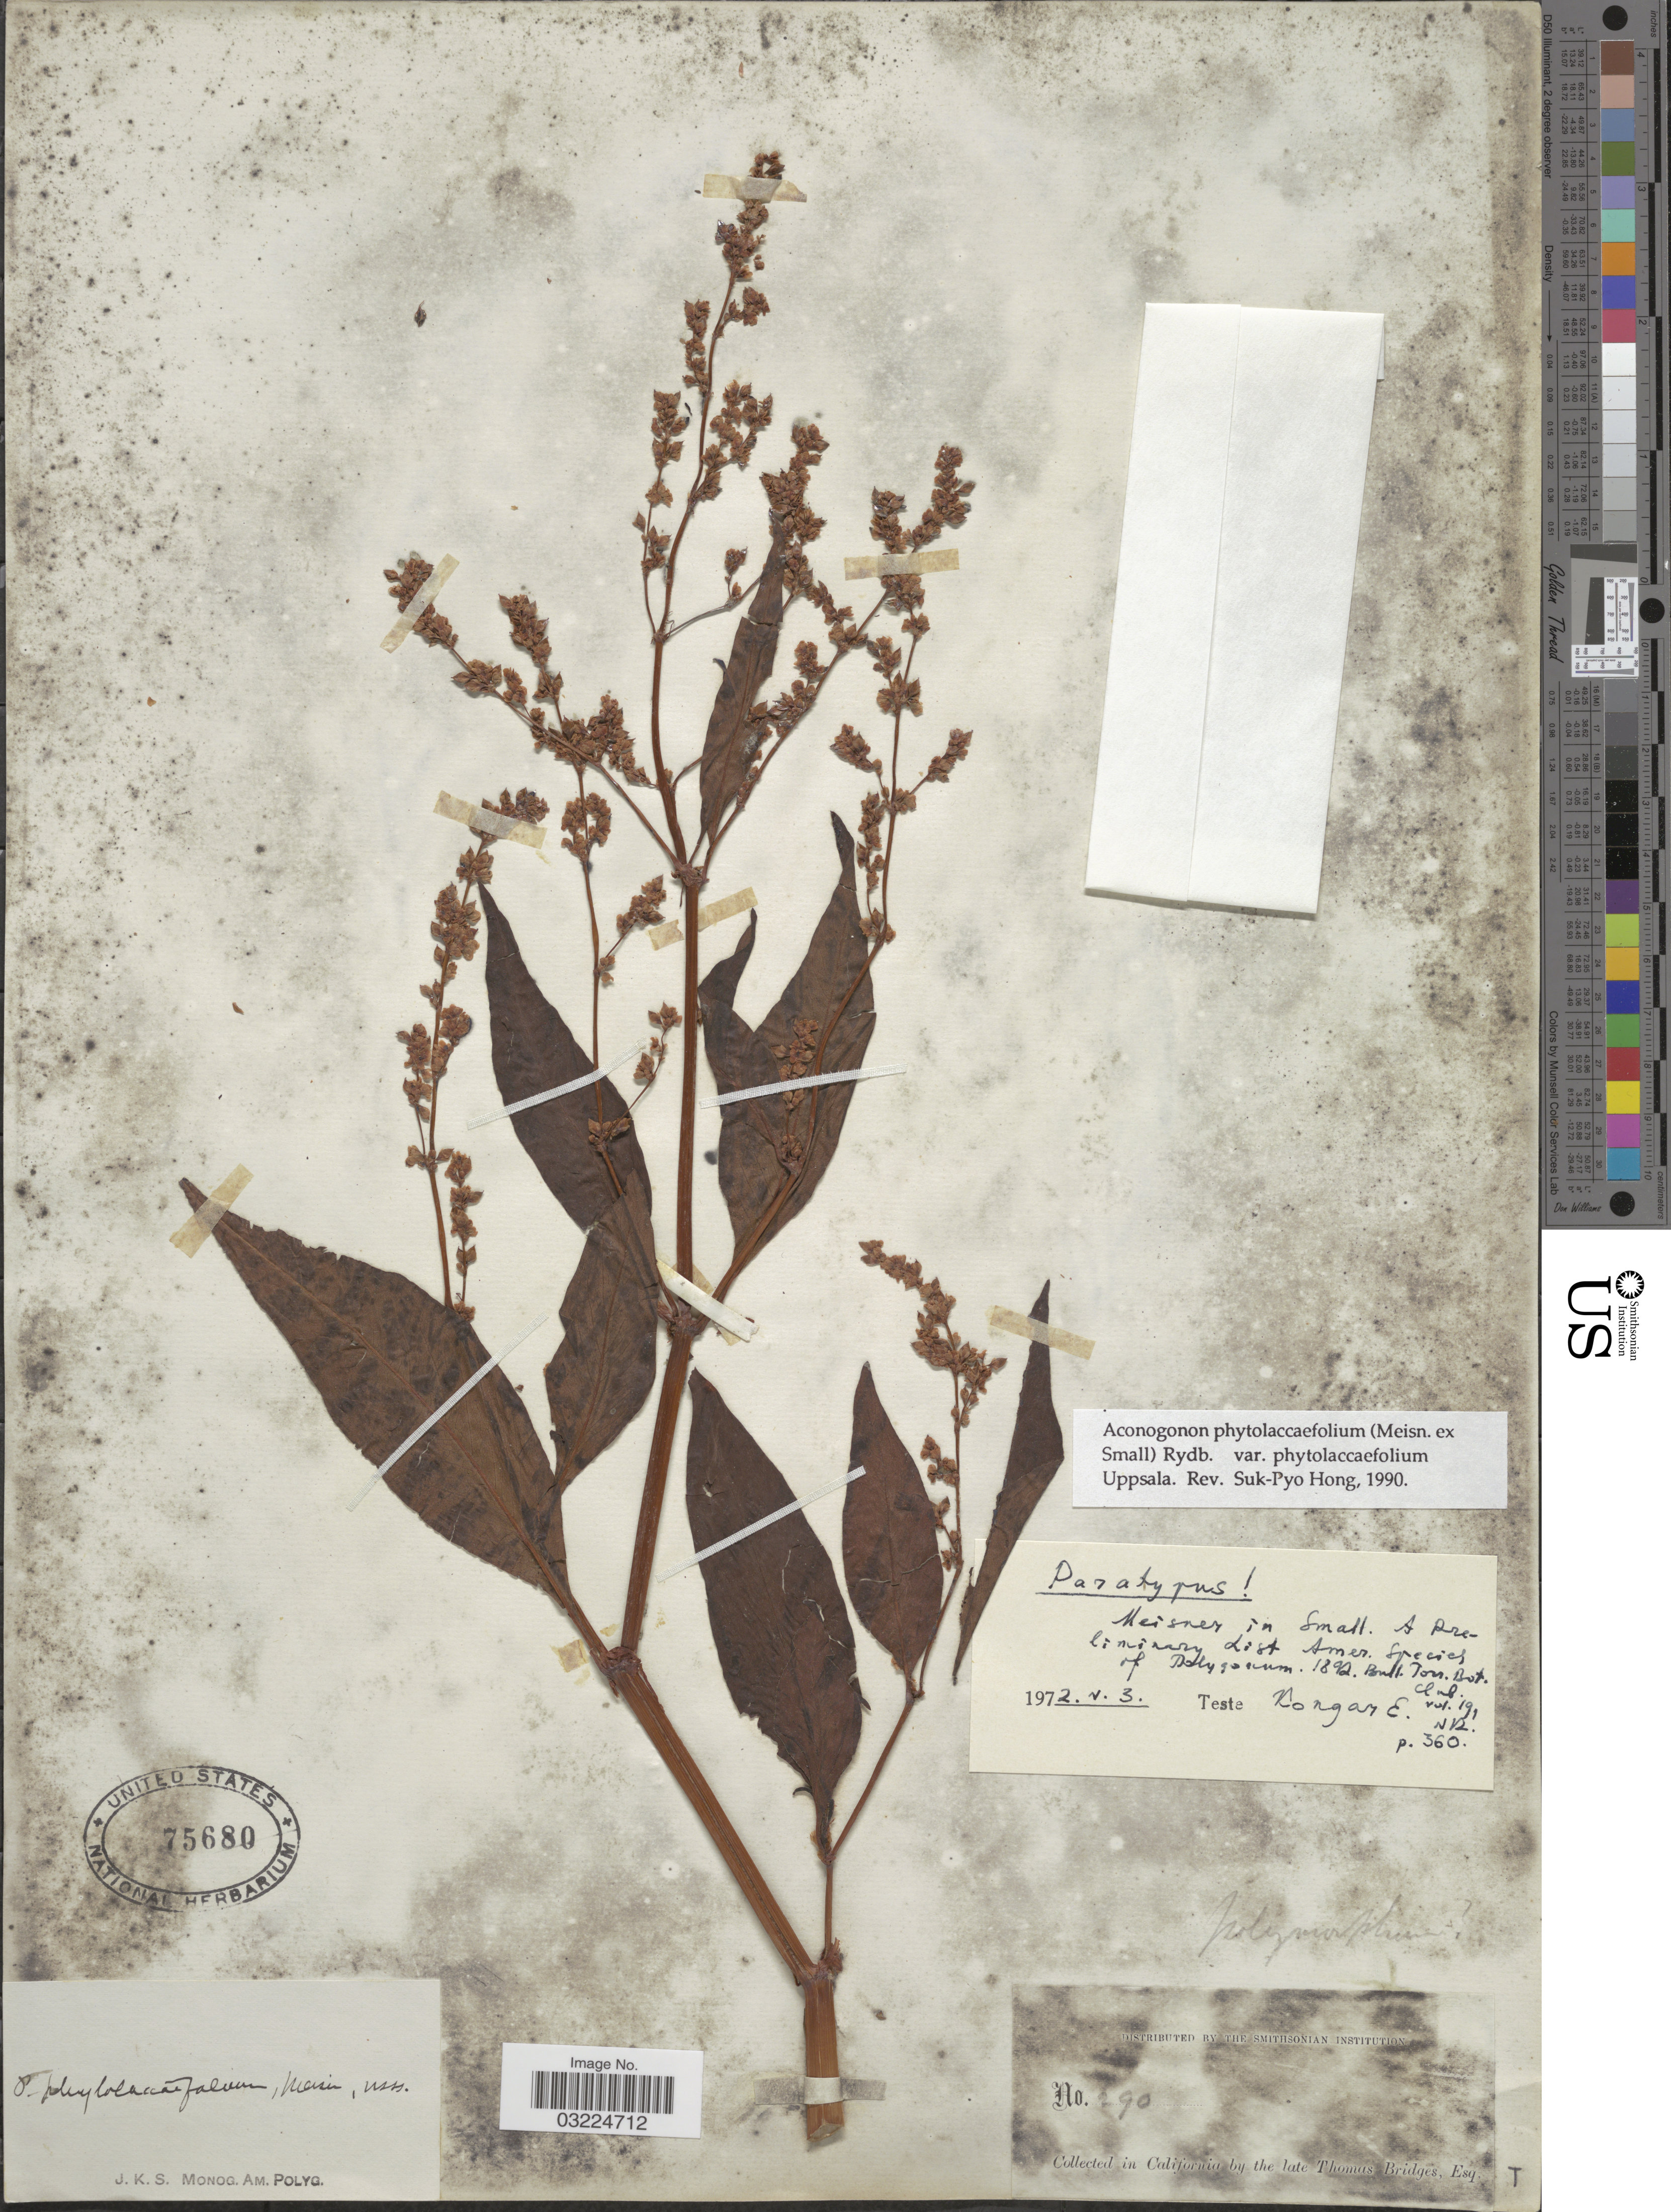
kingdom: Plantae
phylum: Tracheophyta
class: Magnoliopsida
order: Caryophyllales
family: Polygonaceae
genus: Koenigia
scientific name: Koenigia phytolaccifolia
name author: (Meisn. ex Small) T.M. Schust. & Reveal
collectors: T. Bridges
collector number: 290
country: United States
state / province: California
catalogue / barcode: US 75680